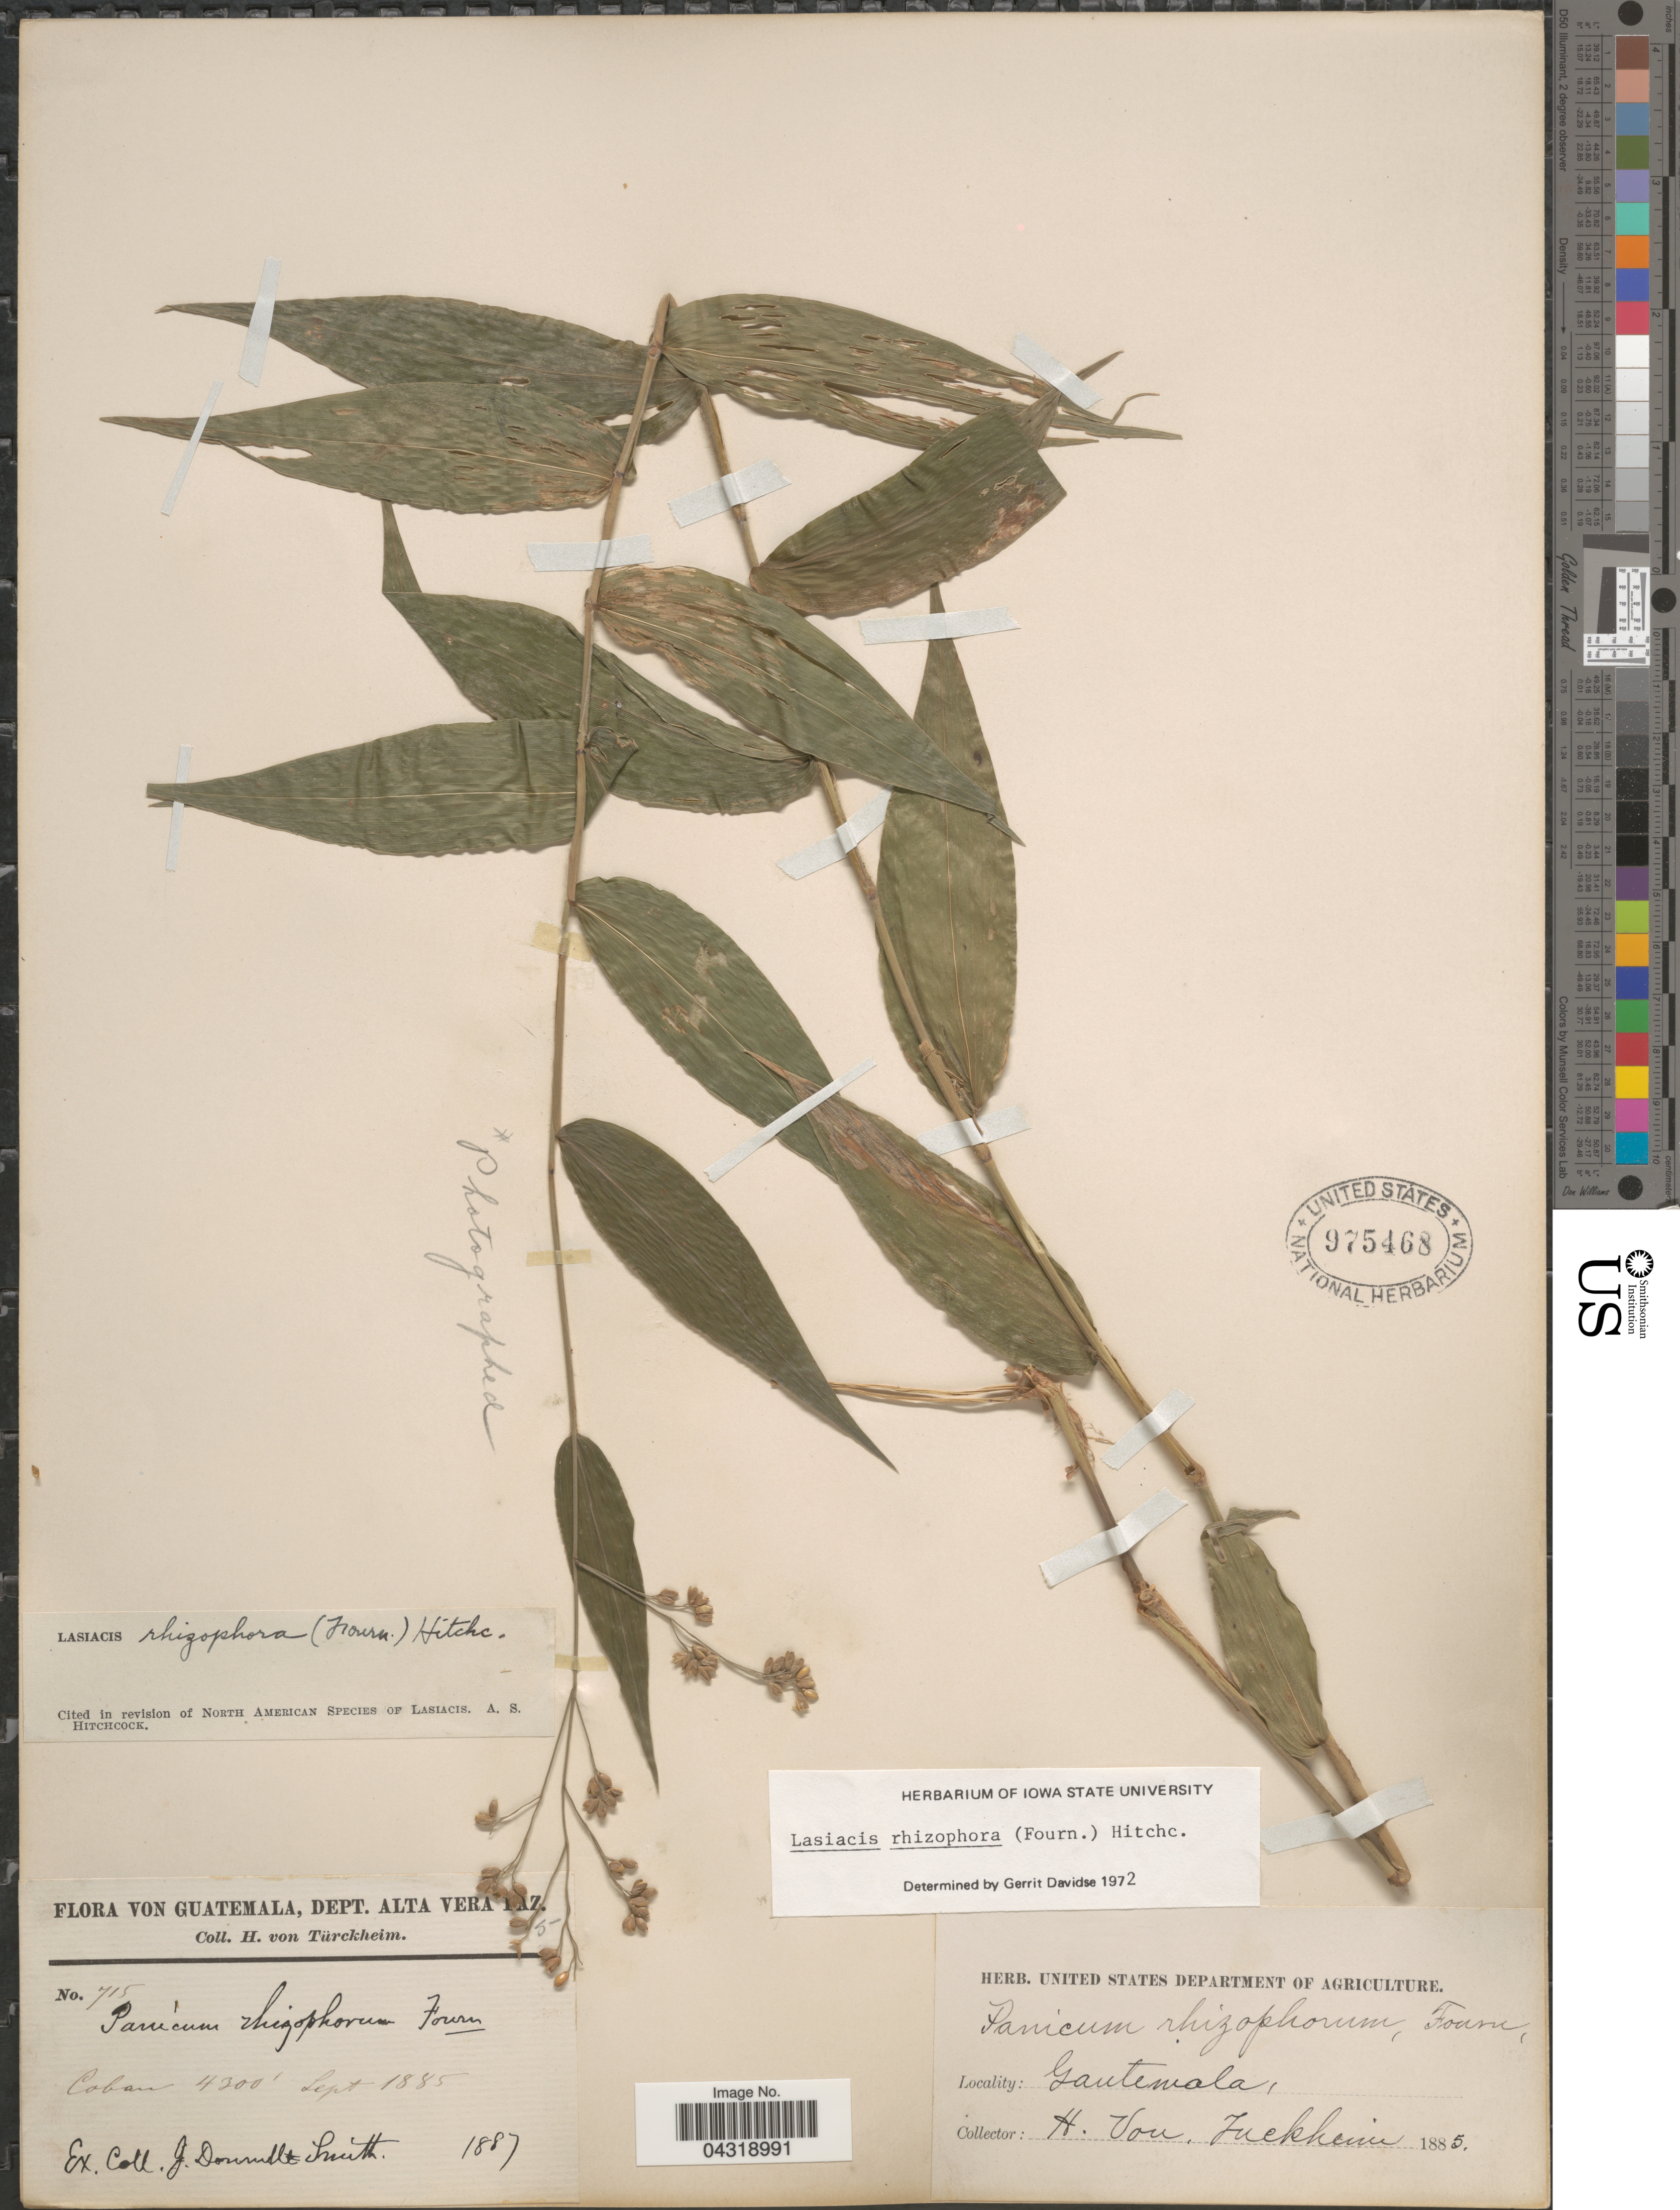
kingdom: Plantae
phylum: Tracheophyta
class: Liliopsida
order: Poales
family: Poaceae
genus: Lasiacis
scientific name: Lasiacis rhizophora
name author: (E. Fourn.) Hitchc.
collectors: H. von Türckheim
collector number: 715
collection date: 1885-09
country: Guatemala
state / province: Alta Verapaz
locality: Dept. Alta Vera Paz. Coban.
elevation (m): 1311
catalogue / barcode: US 975468